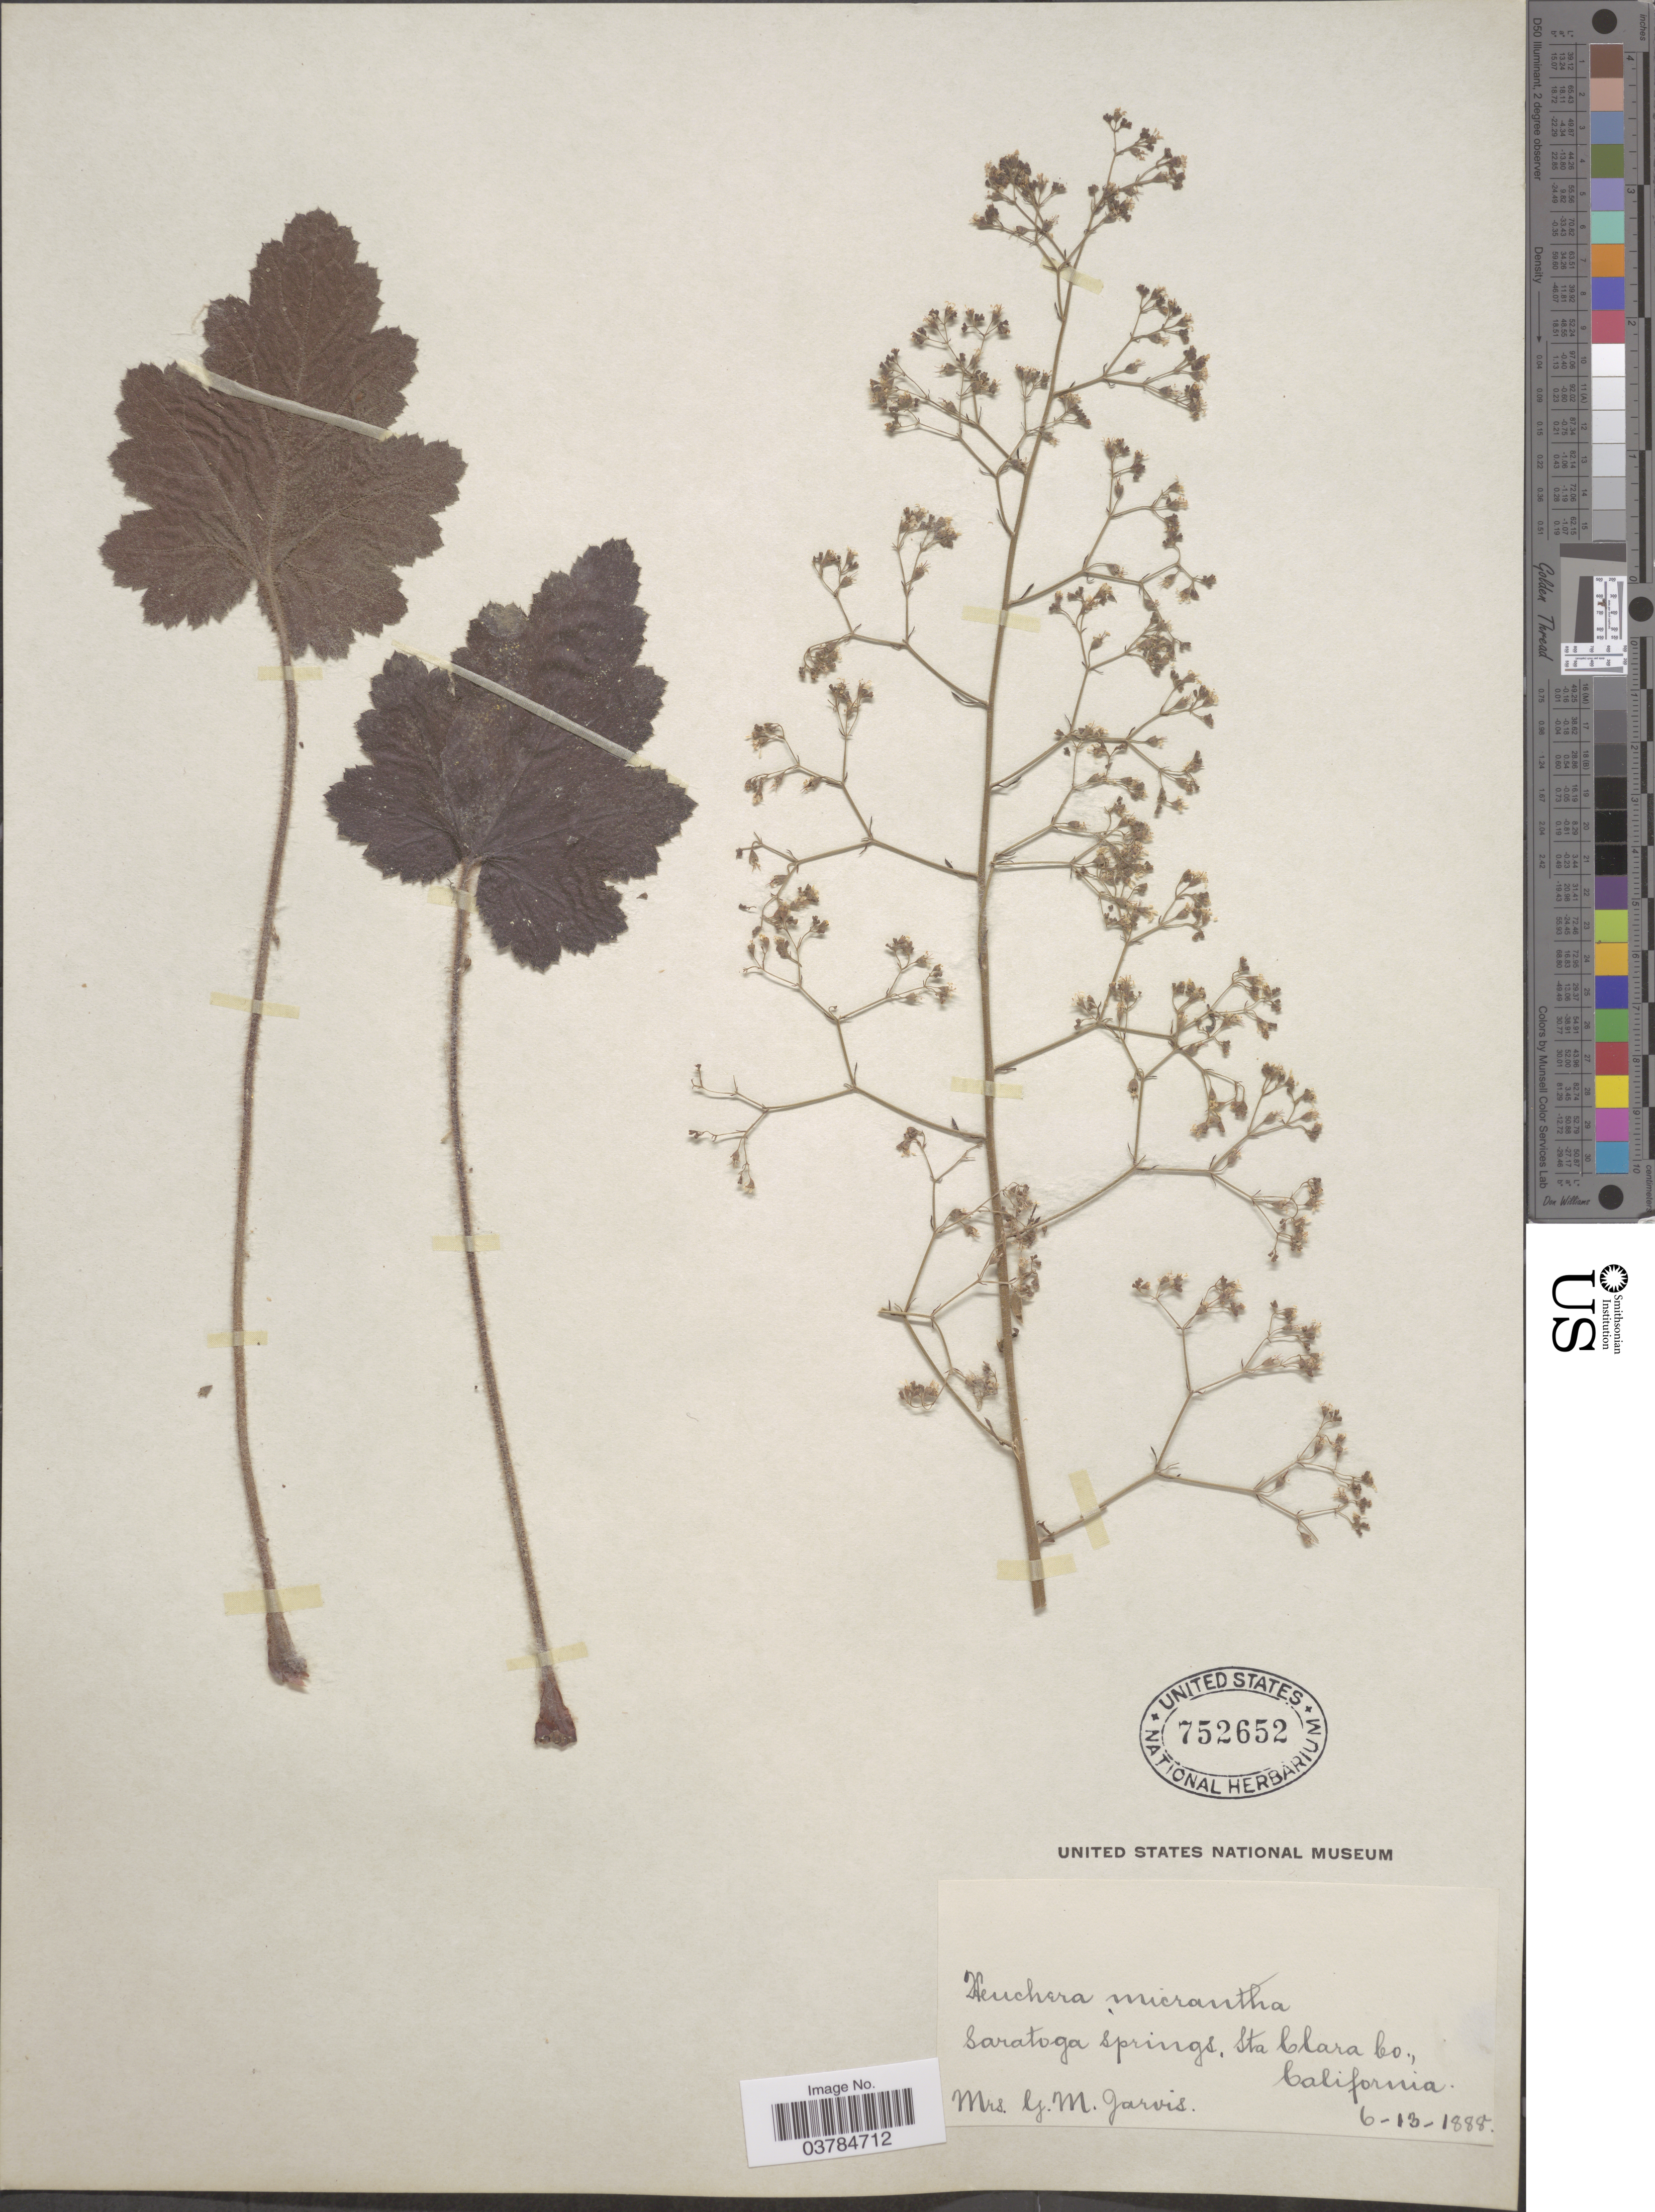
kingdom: Plantae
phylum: Tracheophyta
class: Magnoliopsida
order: Saxifragales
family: Saxifragaceae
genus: Heuchera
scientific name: Heuchera micrantha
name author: Douglas ex Lindl.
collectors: G. Jarvis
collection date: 1888-06-13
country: United States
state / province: California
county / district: Santa Clara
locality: Saratoga springs, Sta Clara Co.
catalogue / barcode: US 752652